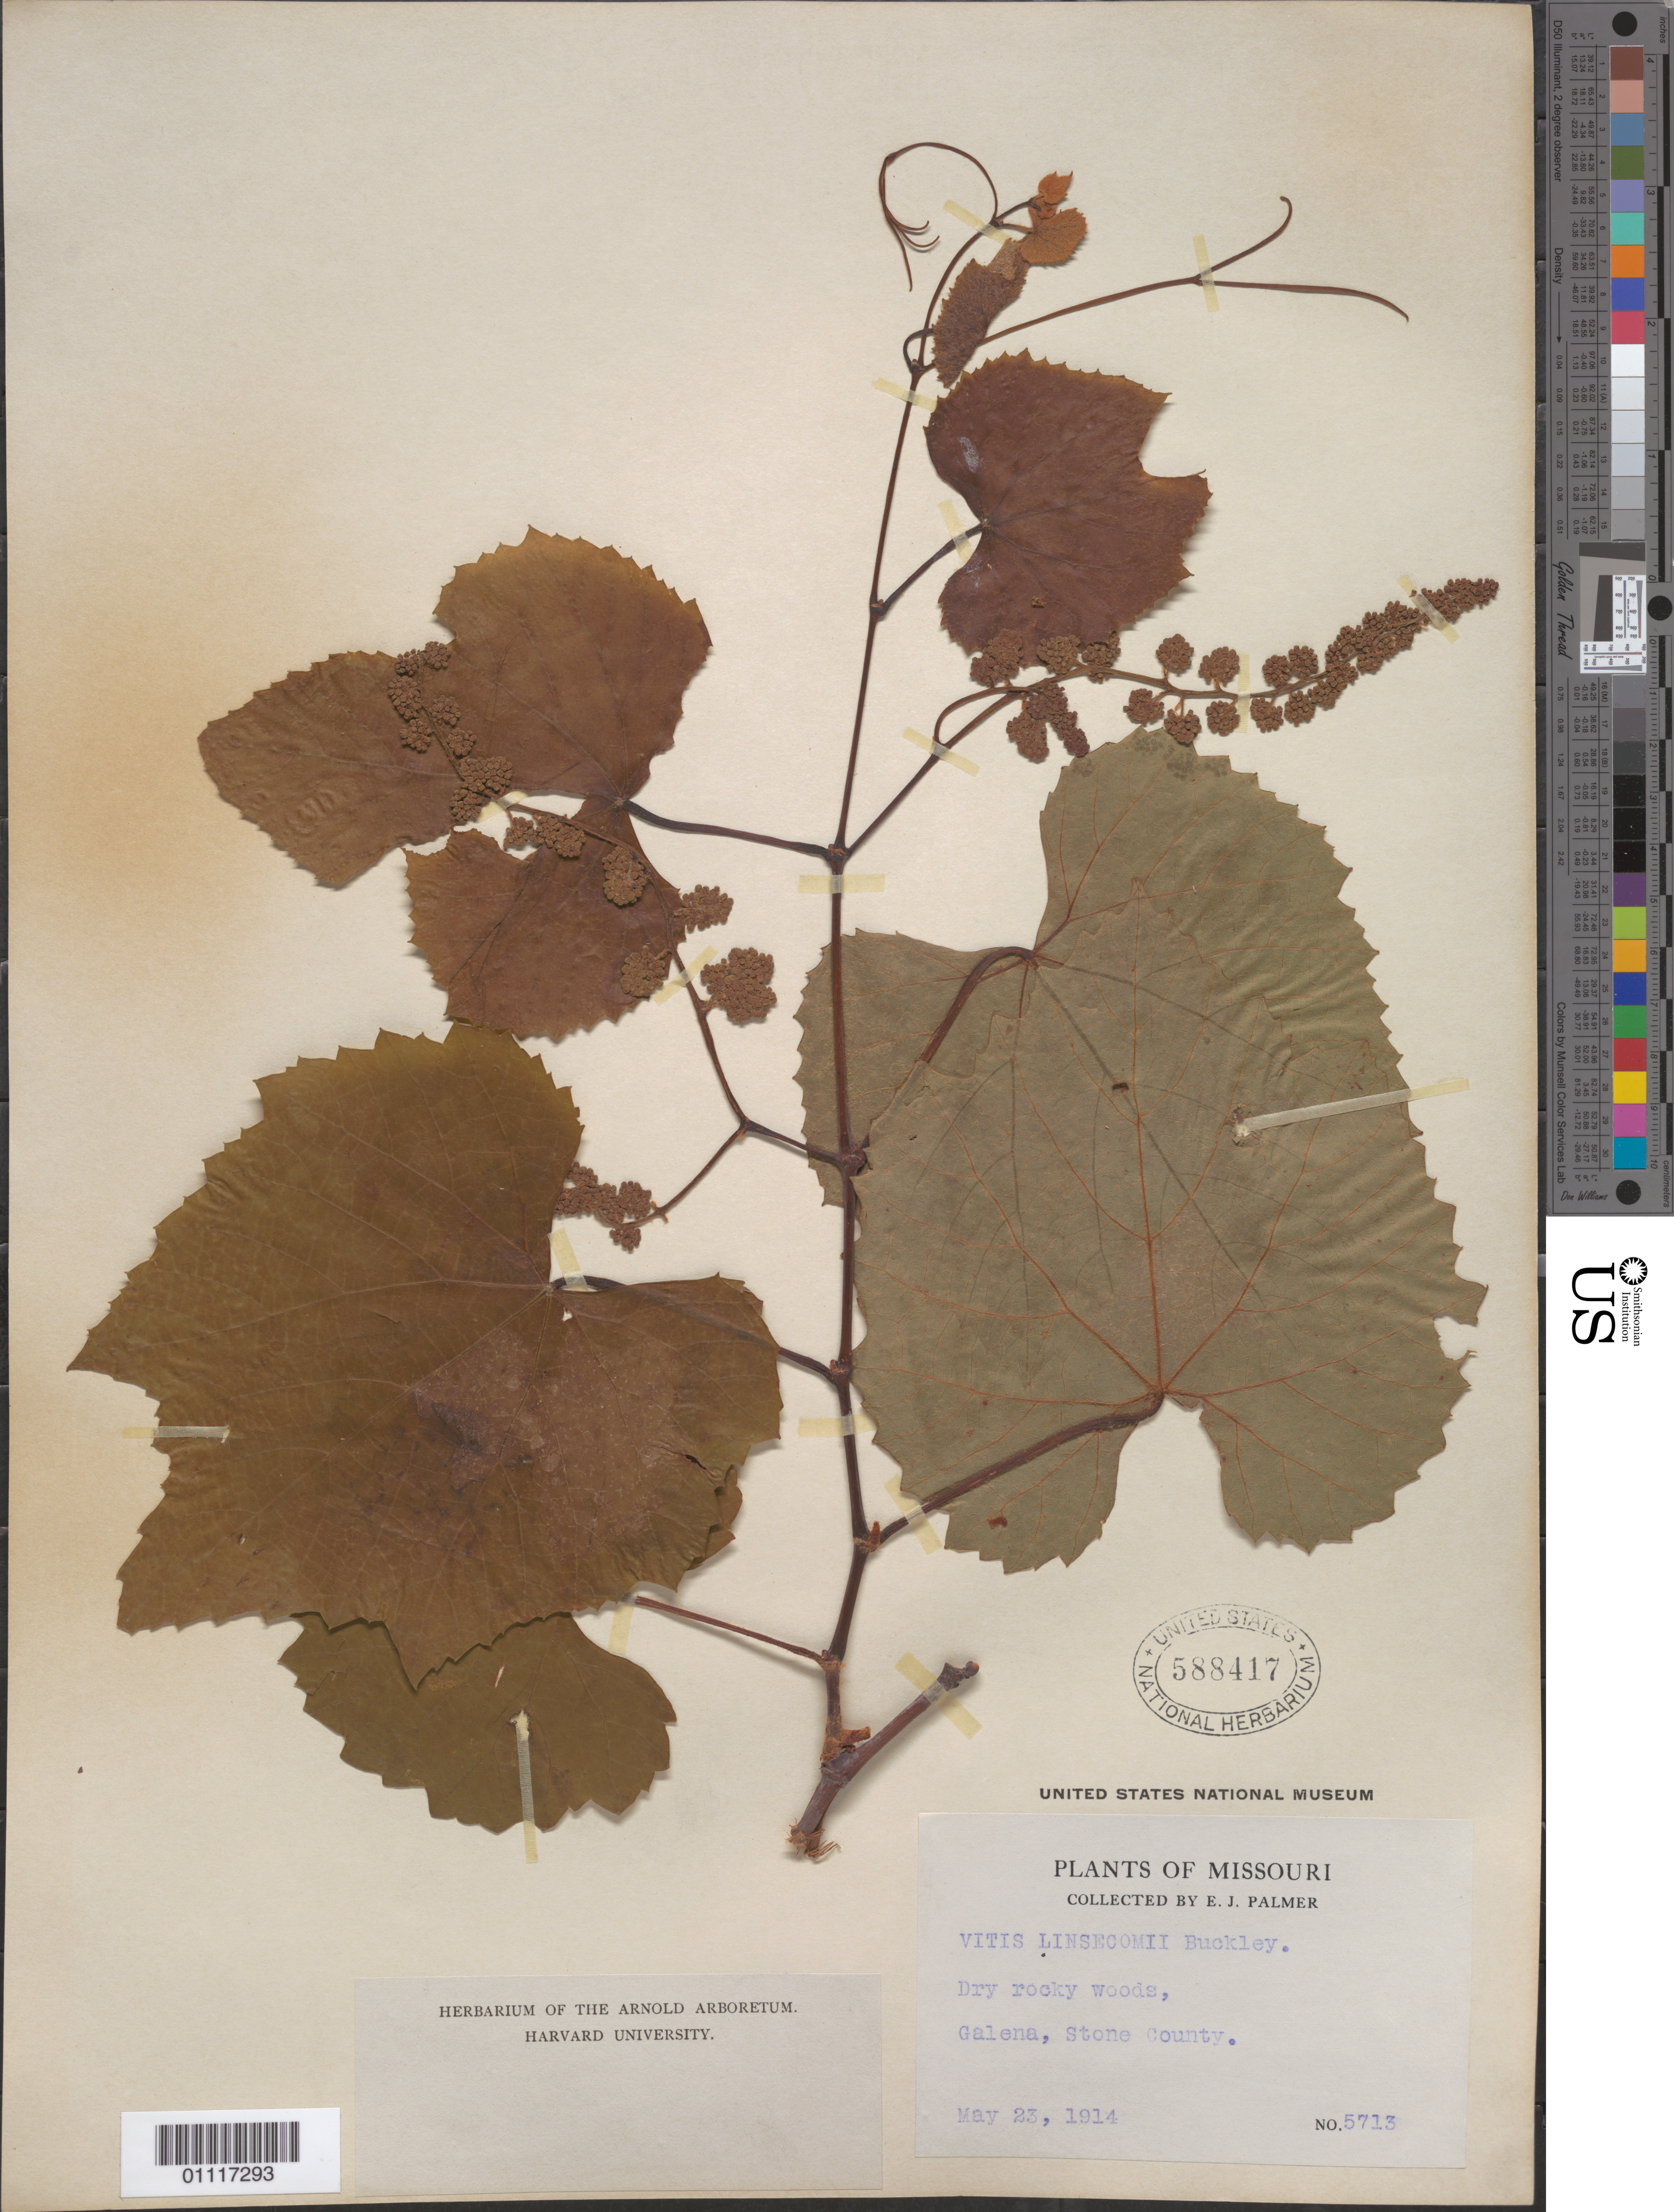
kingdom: Plantae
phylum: Tracheophyta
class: Magnoliopsida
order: Vitales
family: Vitaceae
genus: Vitis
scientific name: Vitis linsecomii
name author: Buckley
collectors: E. J. Palmer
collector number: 5713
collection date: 1914-05-23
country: United States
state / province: Missouri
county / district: Stone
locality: Galena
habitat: Dry rocky woods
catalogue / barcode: US 588417